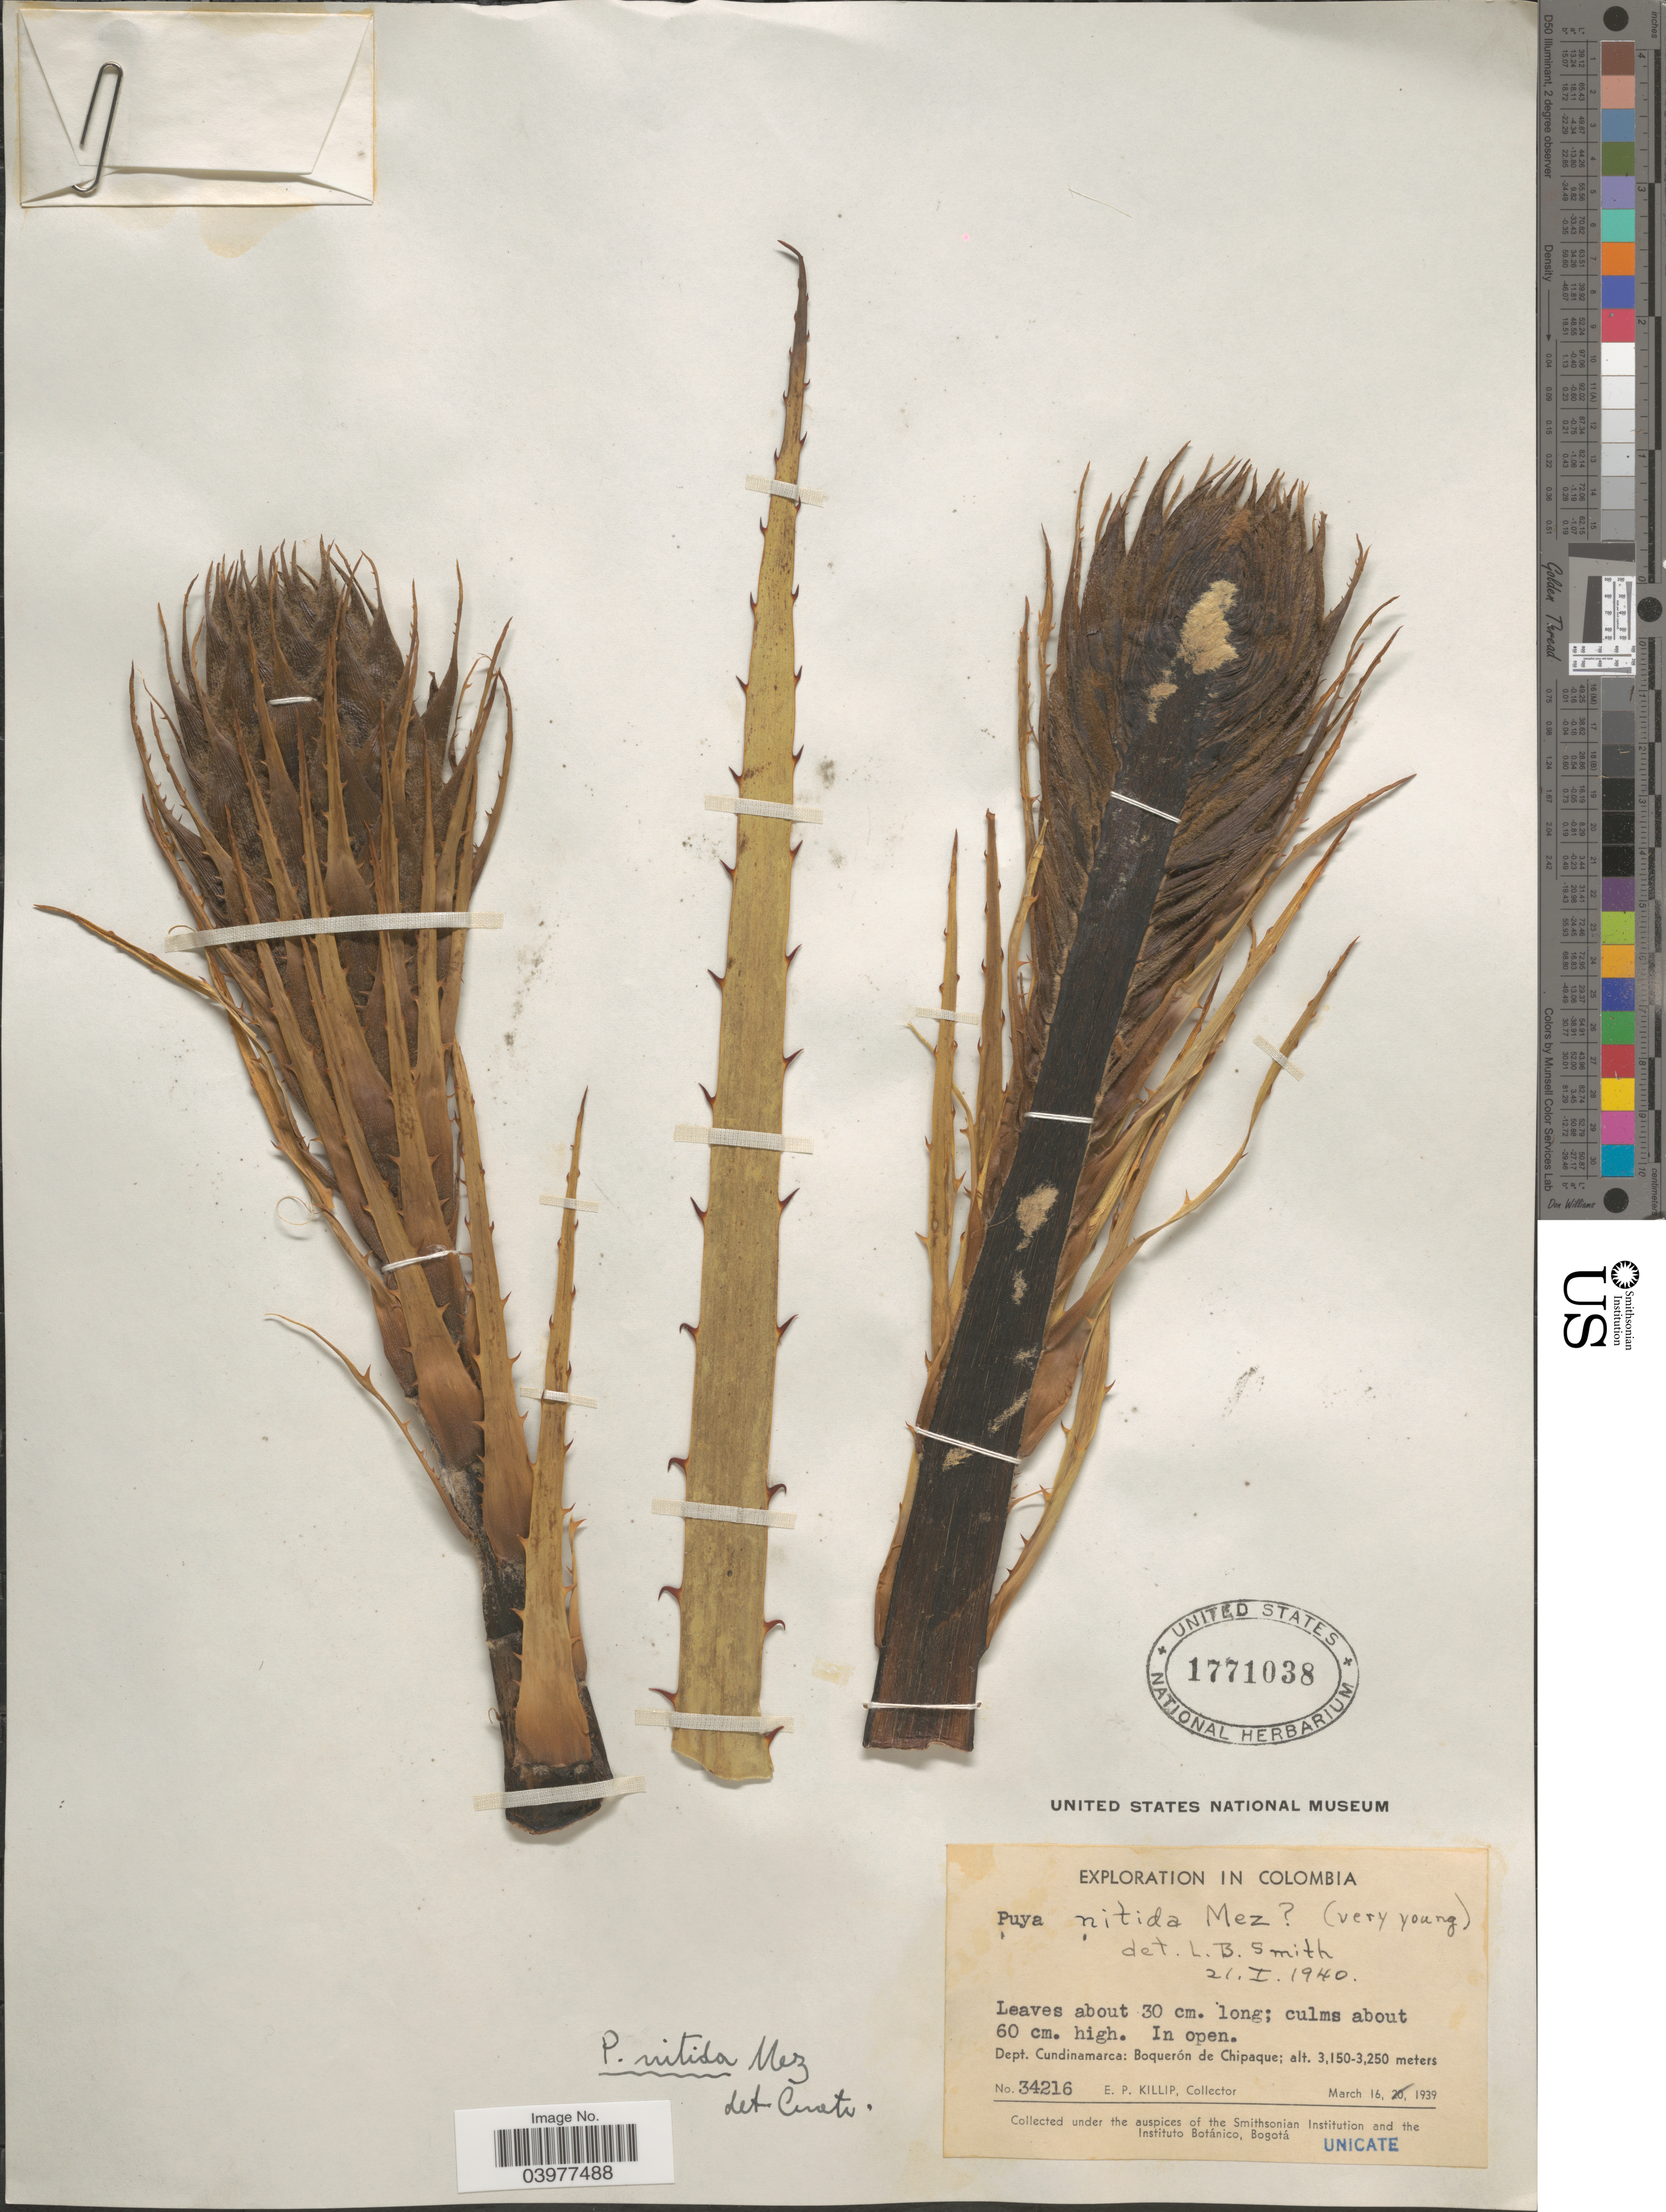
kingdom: Plantae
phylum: Tracheophyta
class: Liliopsida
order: Poales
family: Bromeliaceae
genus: Puya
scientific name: Puya nitida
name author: Mez in C. DC.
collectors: E. P. Killip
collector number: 34216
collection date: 1939-03-16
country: Colombia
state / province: Cundinamarca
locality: Dept. Cundinamarca: Boquerón de Chipaque.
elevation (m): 3150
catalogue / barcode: US 1771038